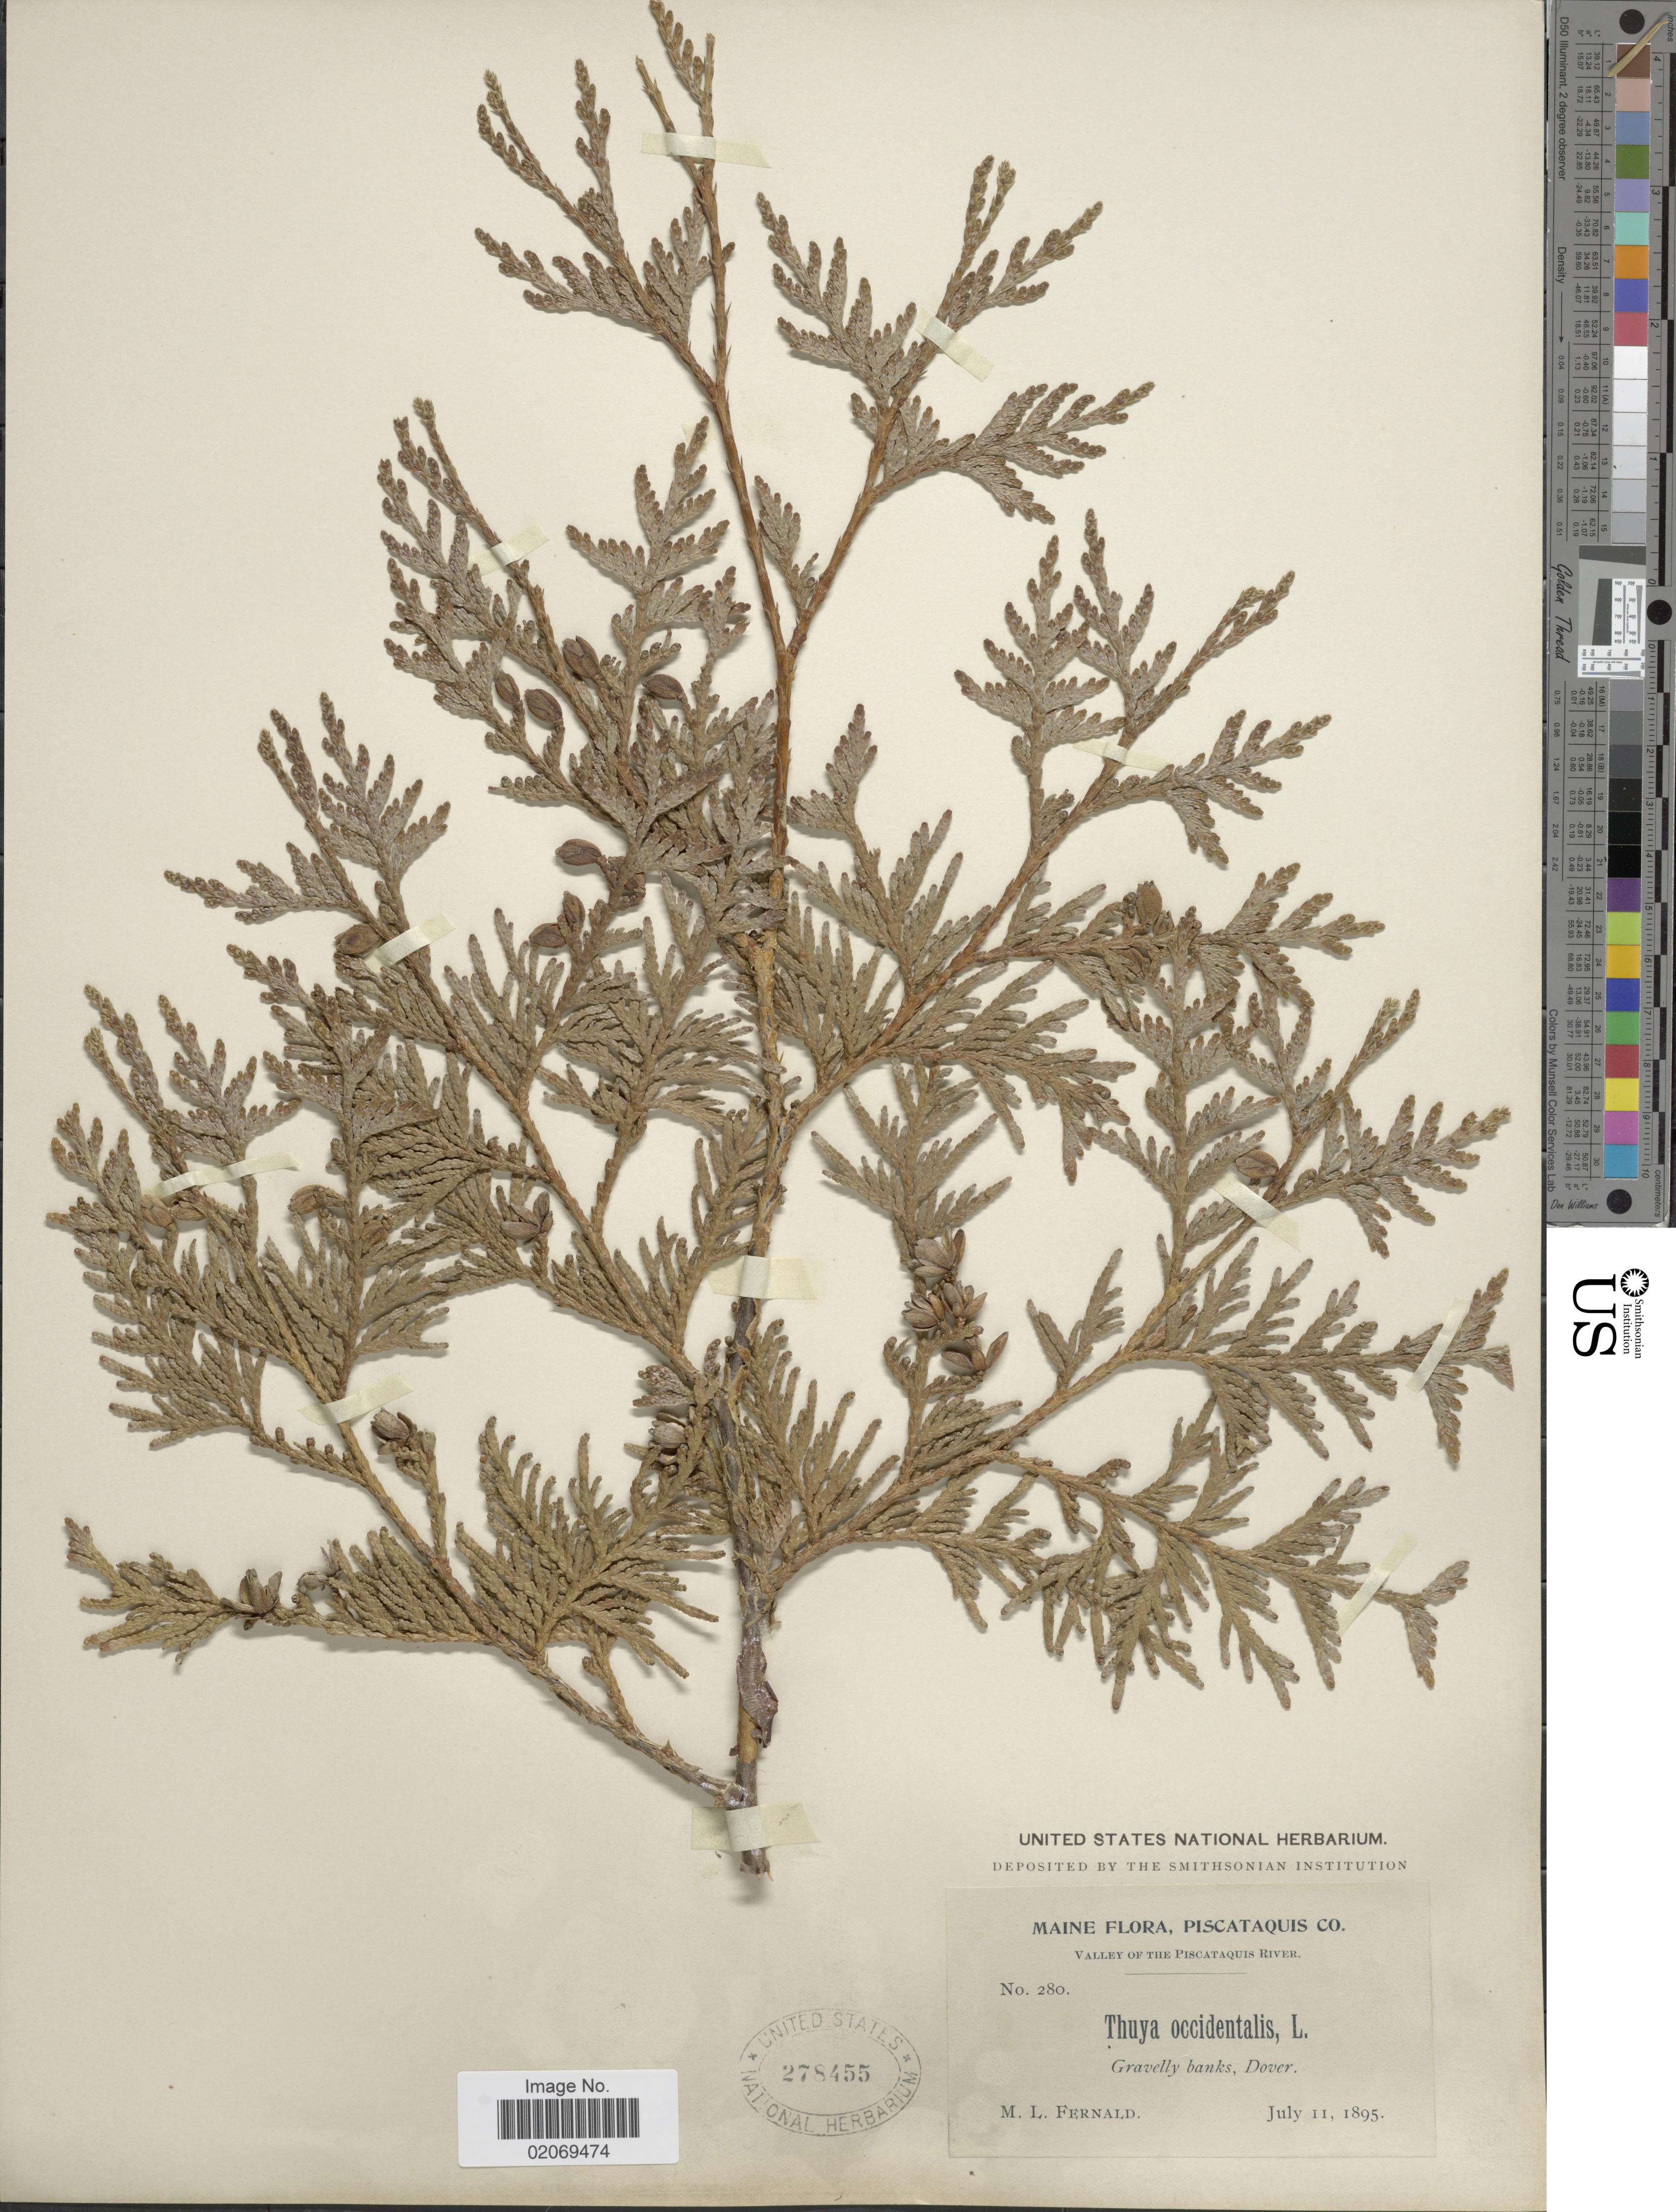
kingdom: Plantae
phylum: Tracheophyta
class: Pinopsida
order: Pinales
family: Cupressaceae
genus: Thuja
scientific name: Thuja occidentalis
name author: L.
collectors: M. L. Fernald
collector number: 280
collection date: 1895-07-11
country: United States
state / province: Maine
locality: Piscataquis Co, Valley of the Piscataquis River, Gravelly banks, Dover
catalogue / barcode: US 278455